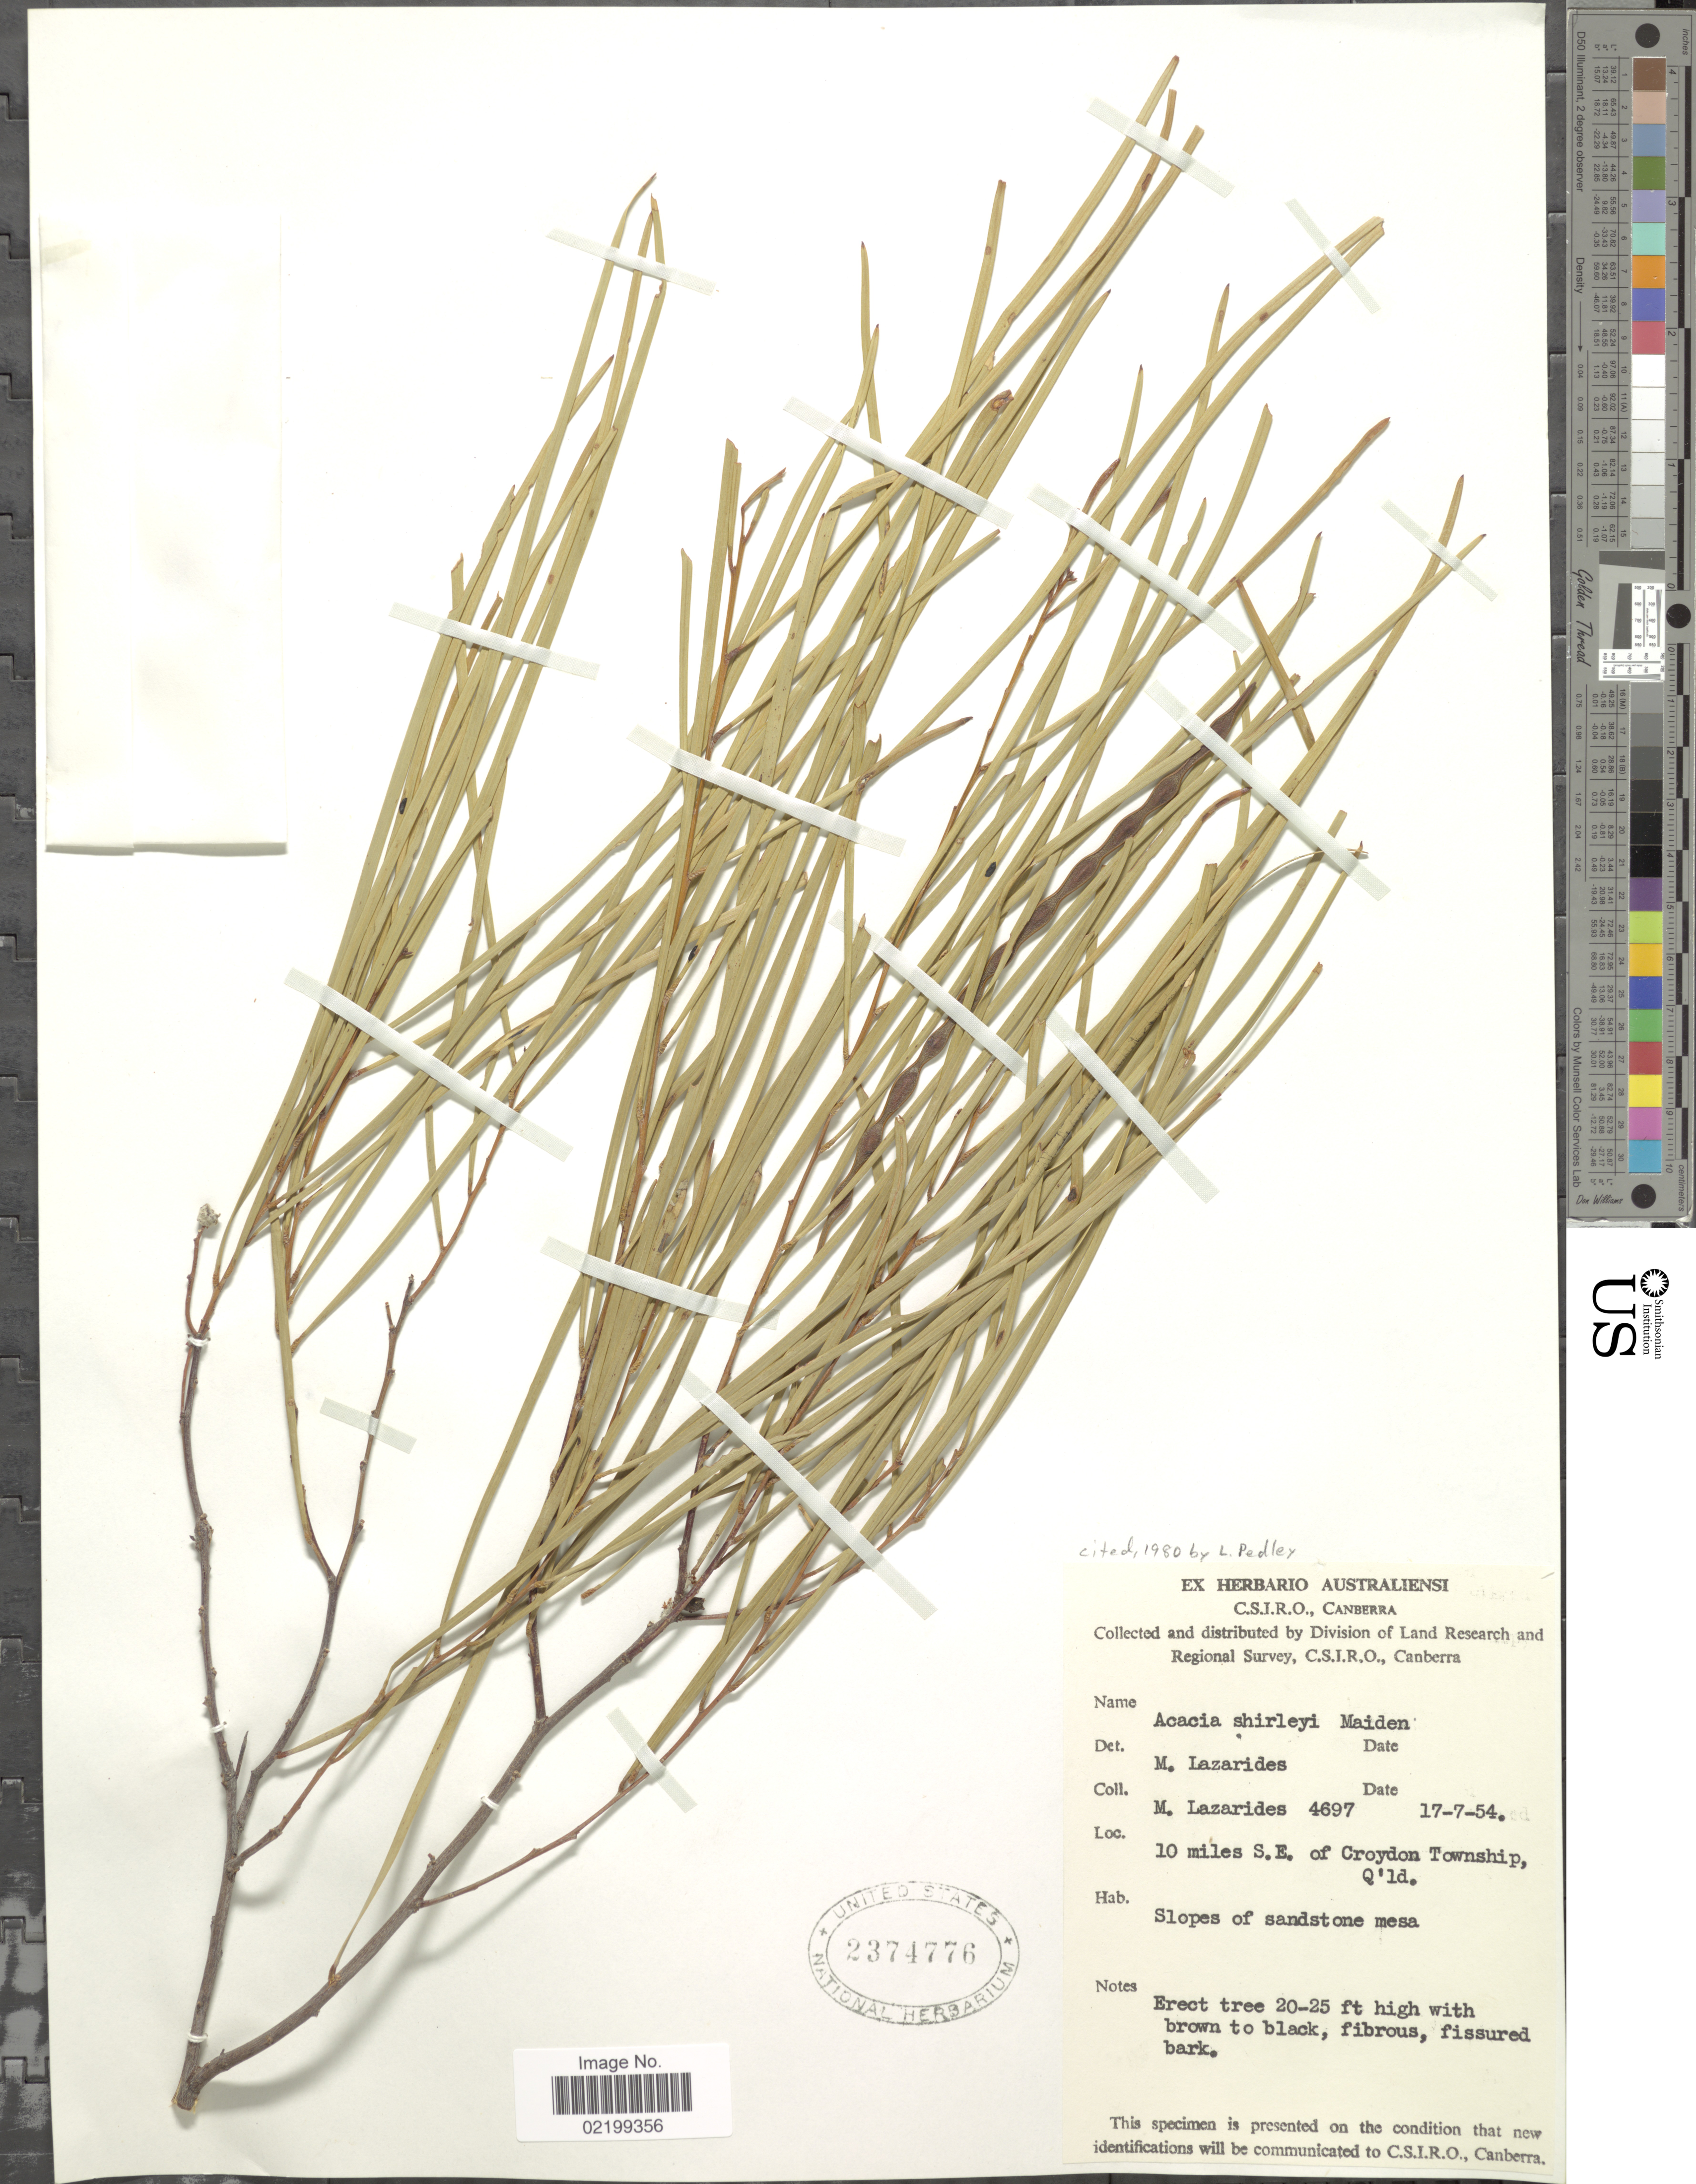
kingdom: Plantae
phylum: Tracheophyta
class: Magnoliopsida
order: Fabales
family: Fabaceae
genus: Acacia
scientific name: Acacia shirleyi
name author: Maiden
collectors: M. Lazarides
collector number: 4697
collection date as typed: Transcribed d/m/y: 17/7/54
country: Australia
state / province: Queensland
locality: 10 miles S.E. of Croydon Township, slopes of sandstone mesa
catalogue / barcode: US 2374776